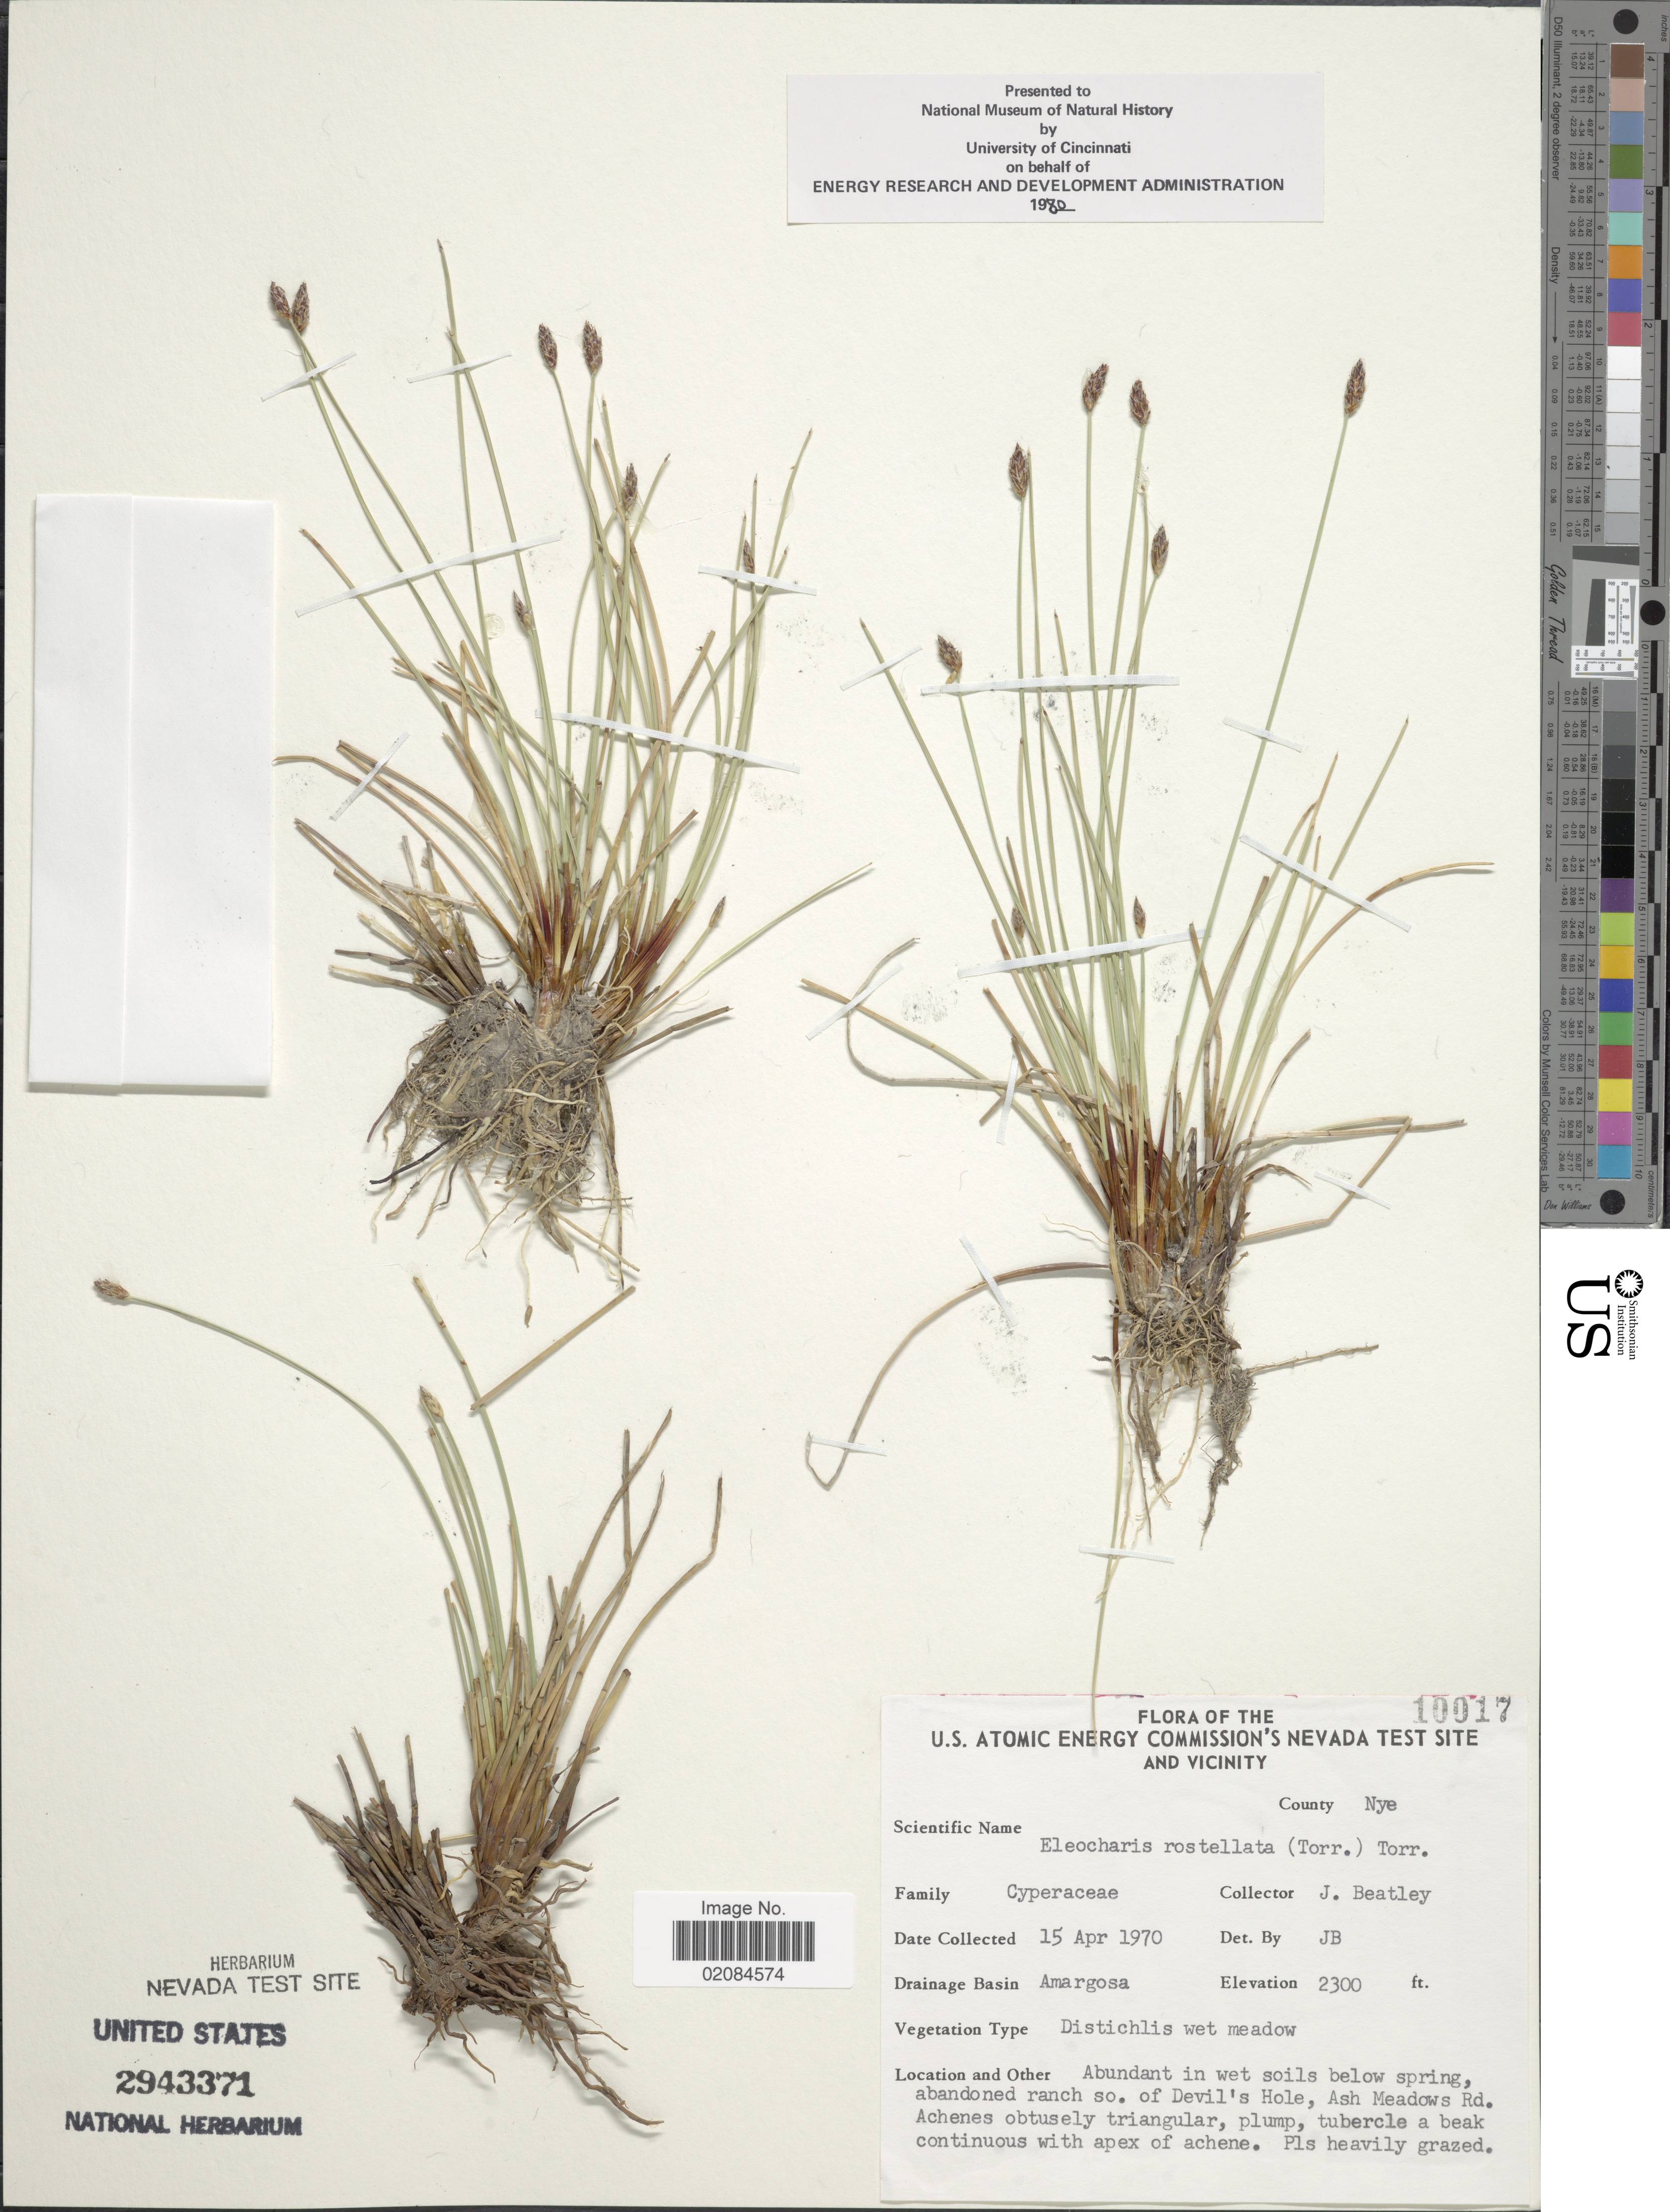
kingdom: Plantae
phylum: Tracheophyta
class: Liliopsida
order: Poales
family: Cyperaceae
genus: Eleocharis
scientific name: Eleocharis rostellata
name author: (Torr.) Torr.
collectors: J. C. Beatley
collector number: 10017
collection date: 1970-04-15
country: United States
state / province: Nevada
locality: U. S. Atomic Energy Commission's Nevada Test Site and Vicinity. County Nye, abandoned ranch so. of Devil's Hole, Ash Meadows Rd.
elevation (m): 701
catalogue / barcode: US 2943371